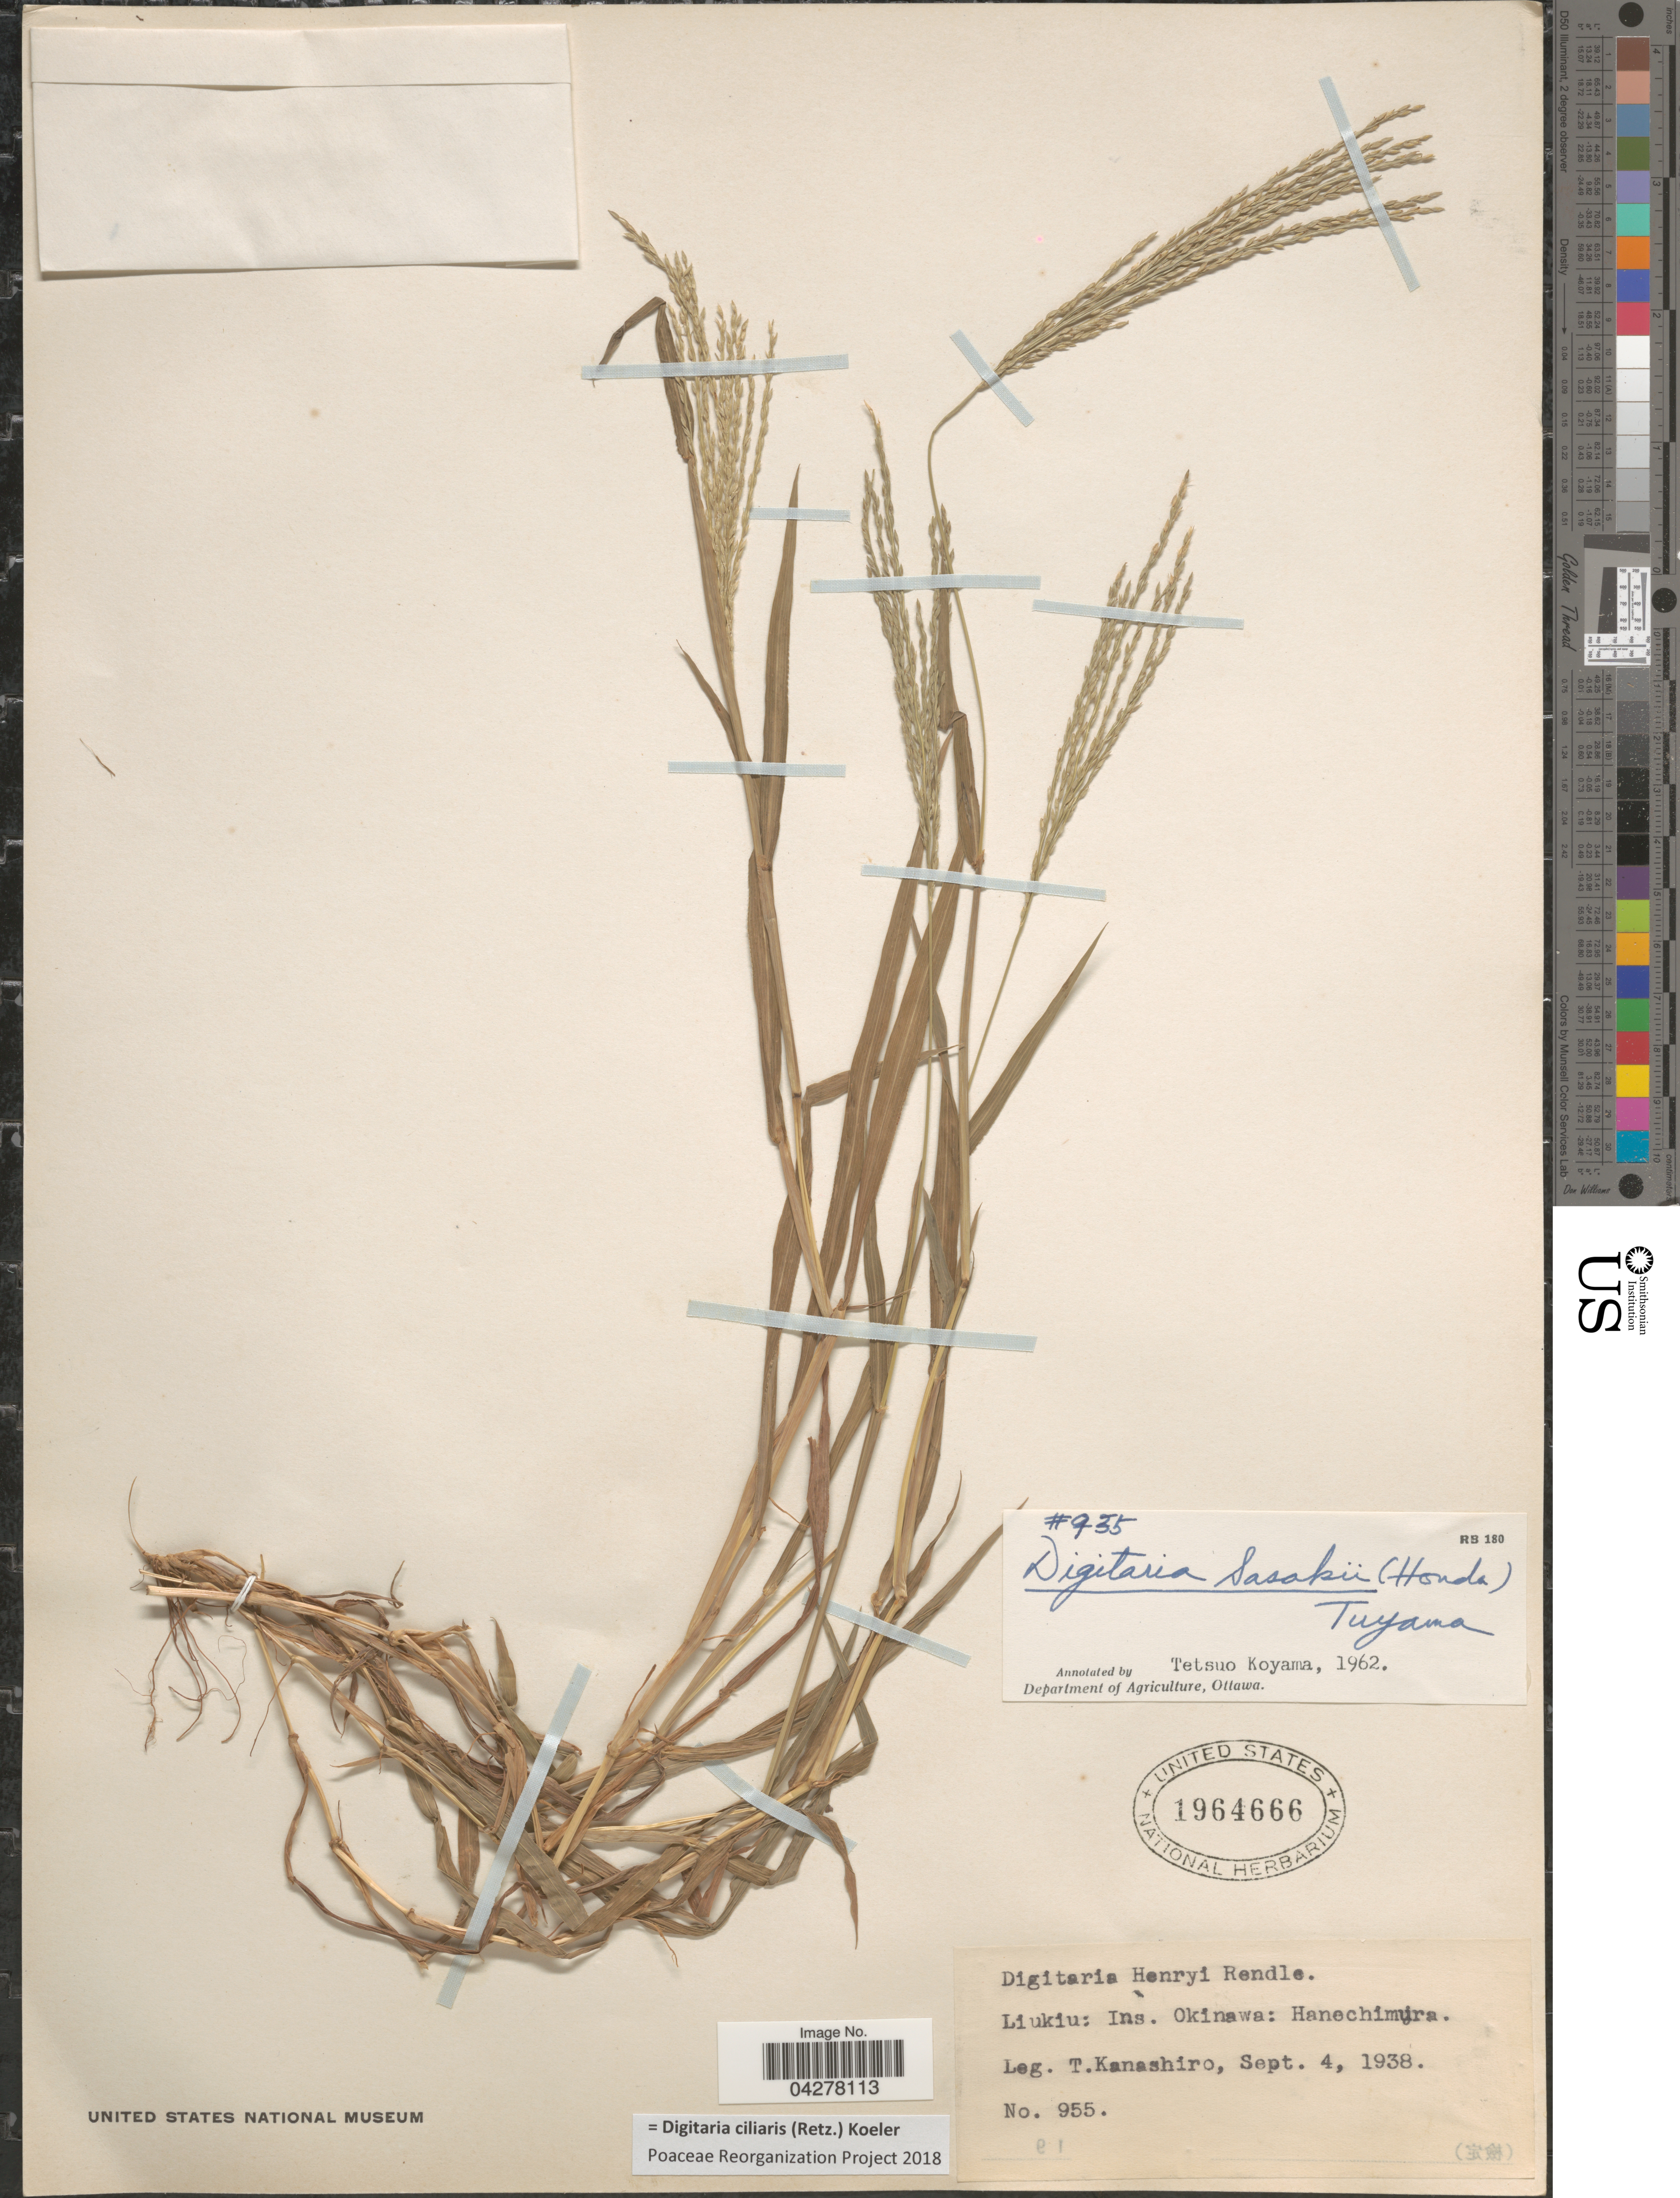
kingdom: Plantae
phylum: Tracheophyta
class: Liliopsida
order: Poales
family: Poaceae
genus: Digitaria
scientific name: Digitaria ciliaris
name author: (Retz.) Koeler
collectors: T. Kanashiro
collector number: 955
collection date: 1938-09-04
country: Japan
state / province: Okinawa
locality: Liukiu: Ins. Okinawa: Hanechimura.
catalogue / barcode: US 1964666